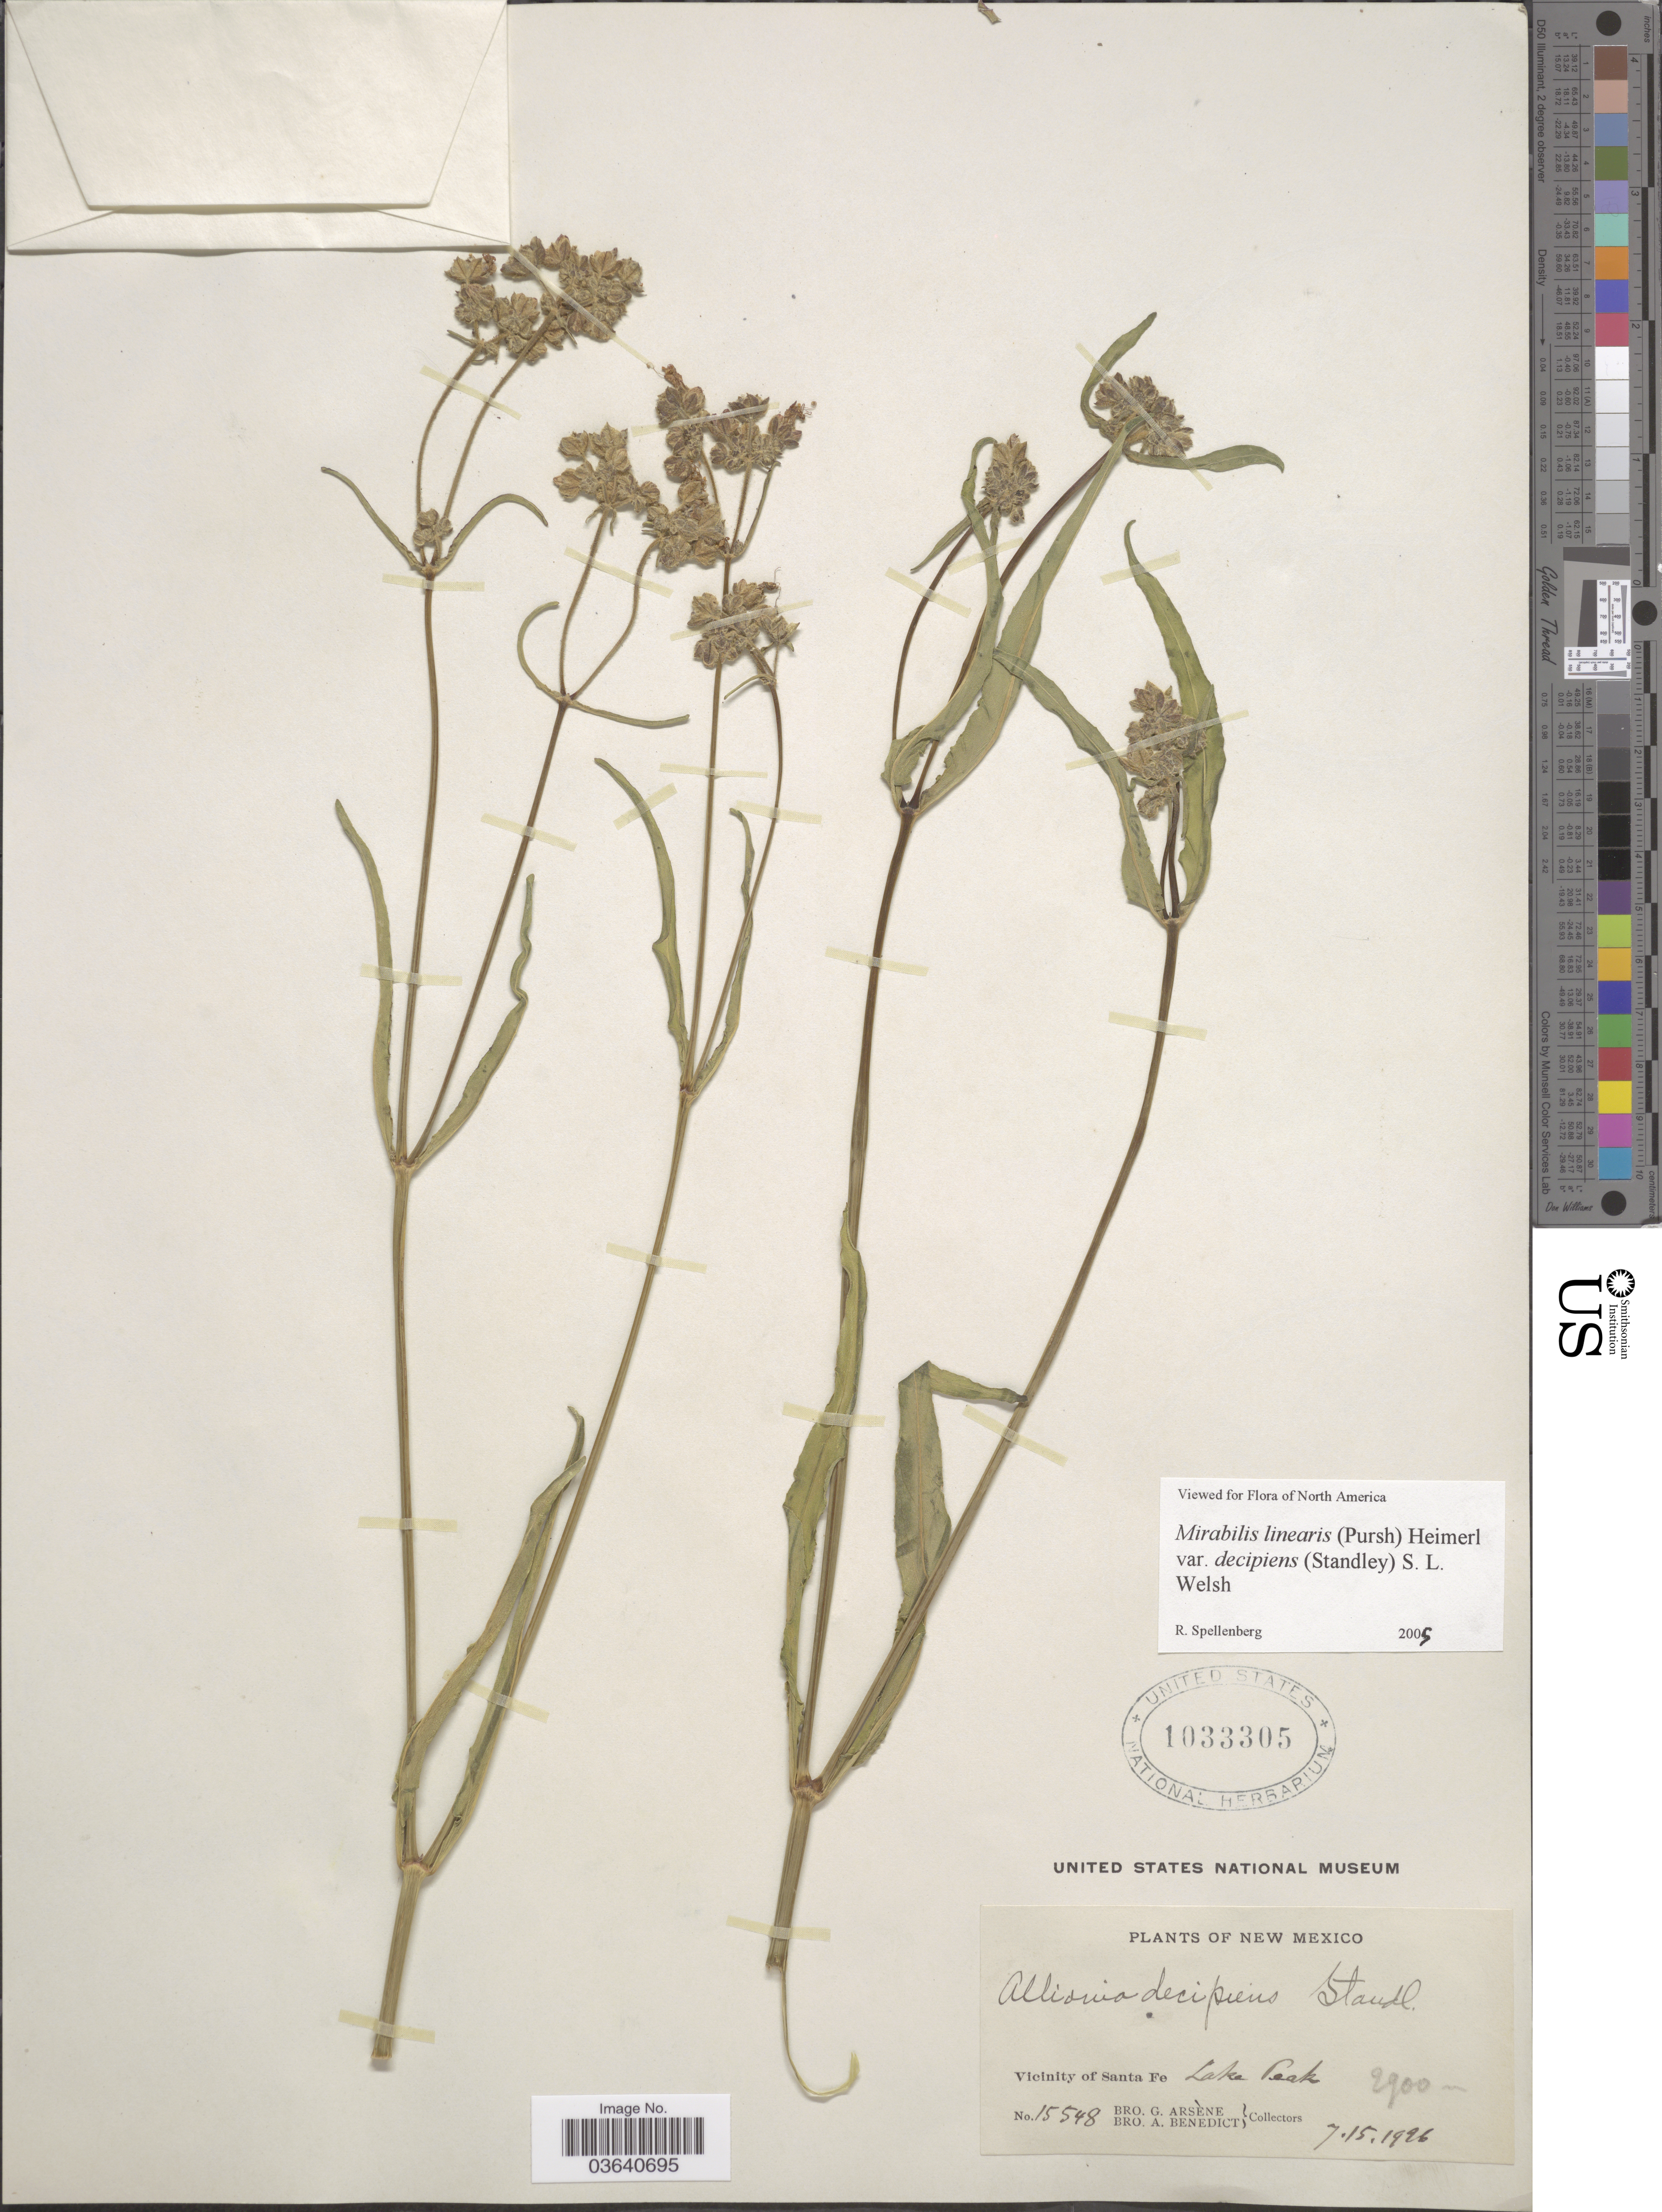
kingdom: Plantae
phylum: Tracheophyta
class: Magnoliopsida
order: Caryophyllales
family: Nyctaginaceae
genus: Mirabilis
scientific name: Mirabilis linearis var. decipiens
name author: (Standl.) S.L. Welsh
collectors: Bro. G. Arsène & Bro. A. Benedict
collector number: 15548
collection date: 1926-07-15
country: United States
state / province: New Mexico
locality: Vicinity of Santa Fe, Lake Peak.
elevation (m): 2900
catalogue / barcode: US 1033305